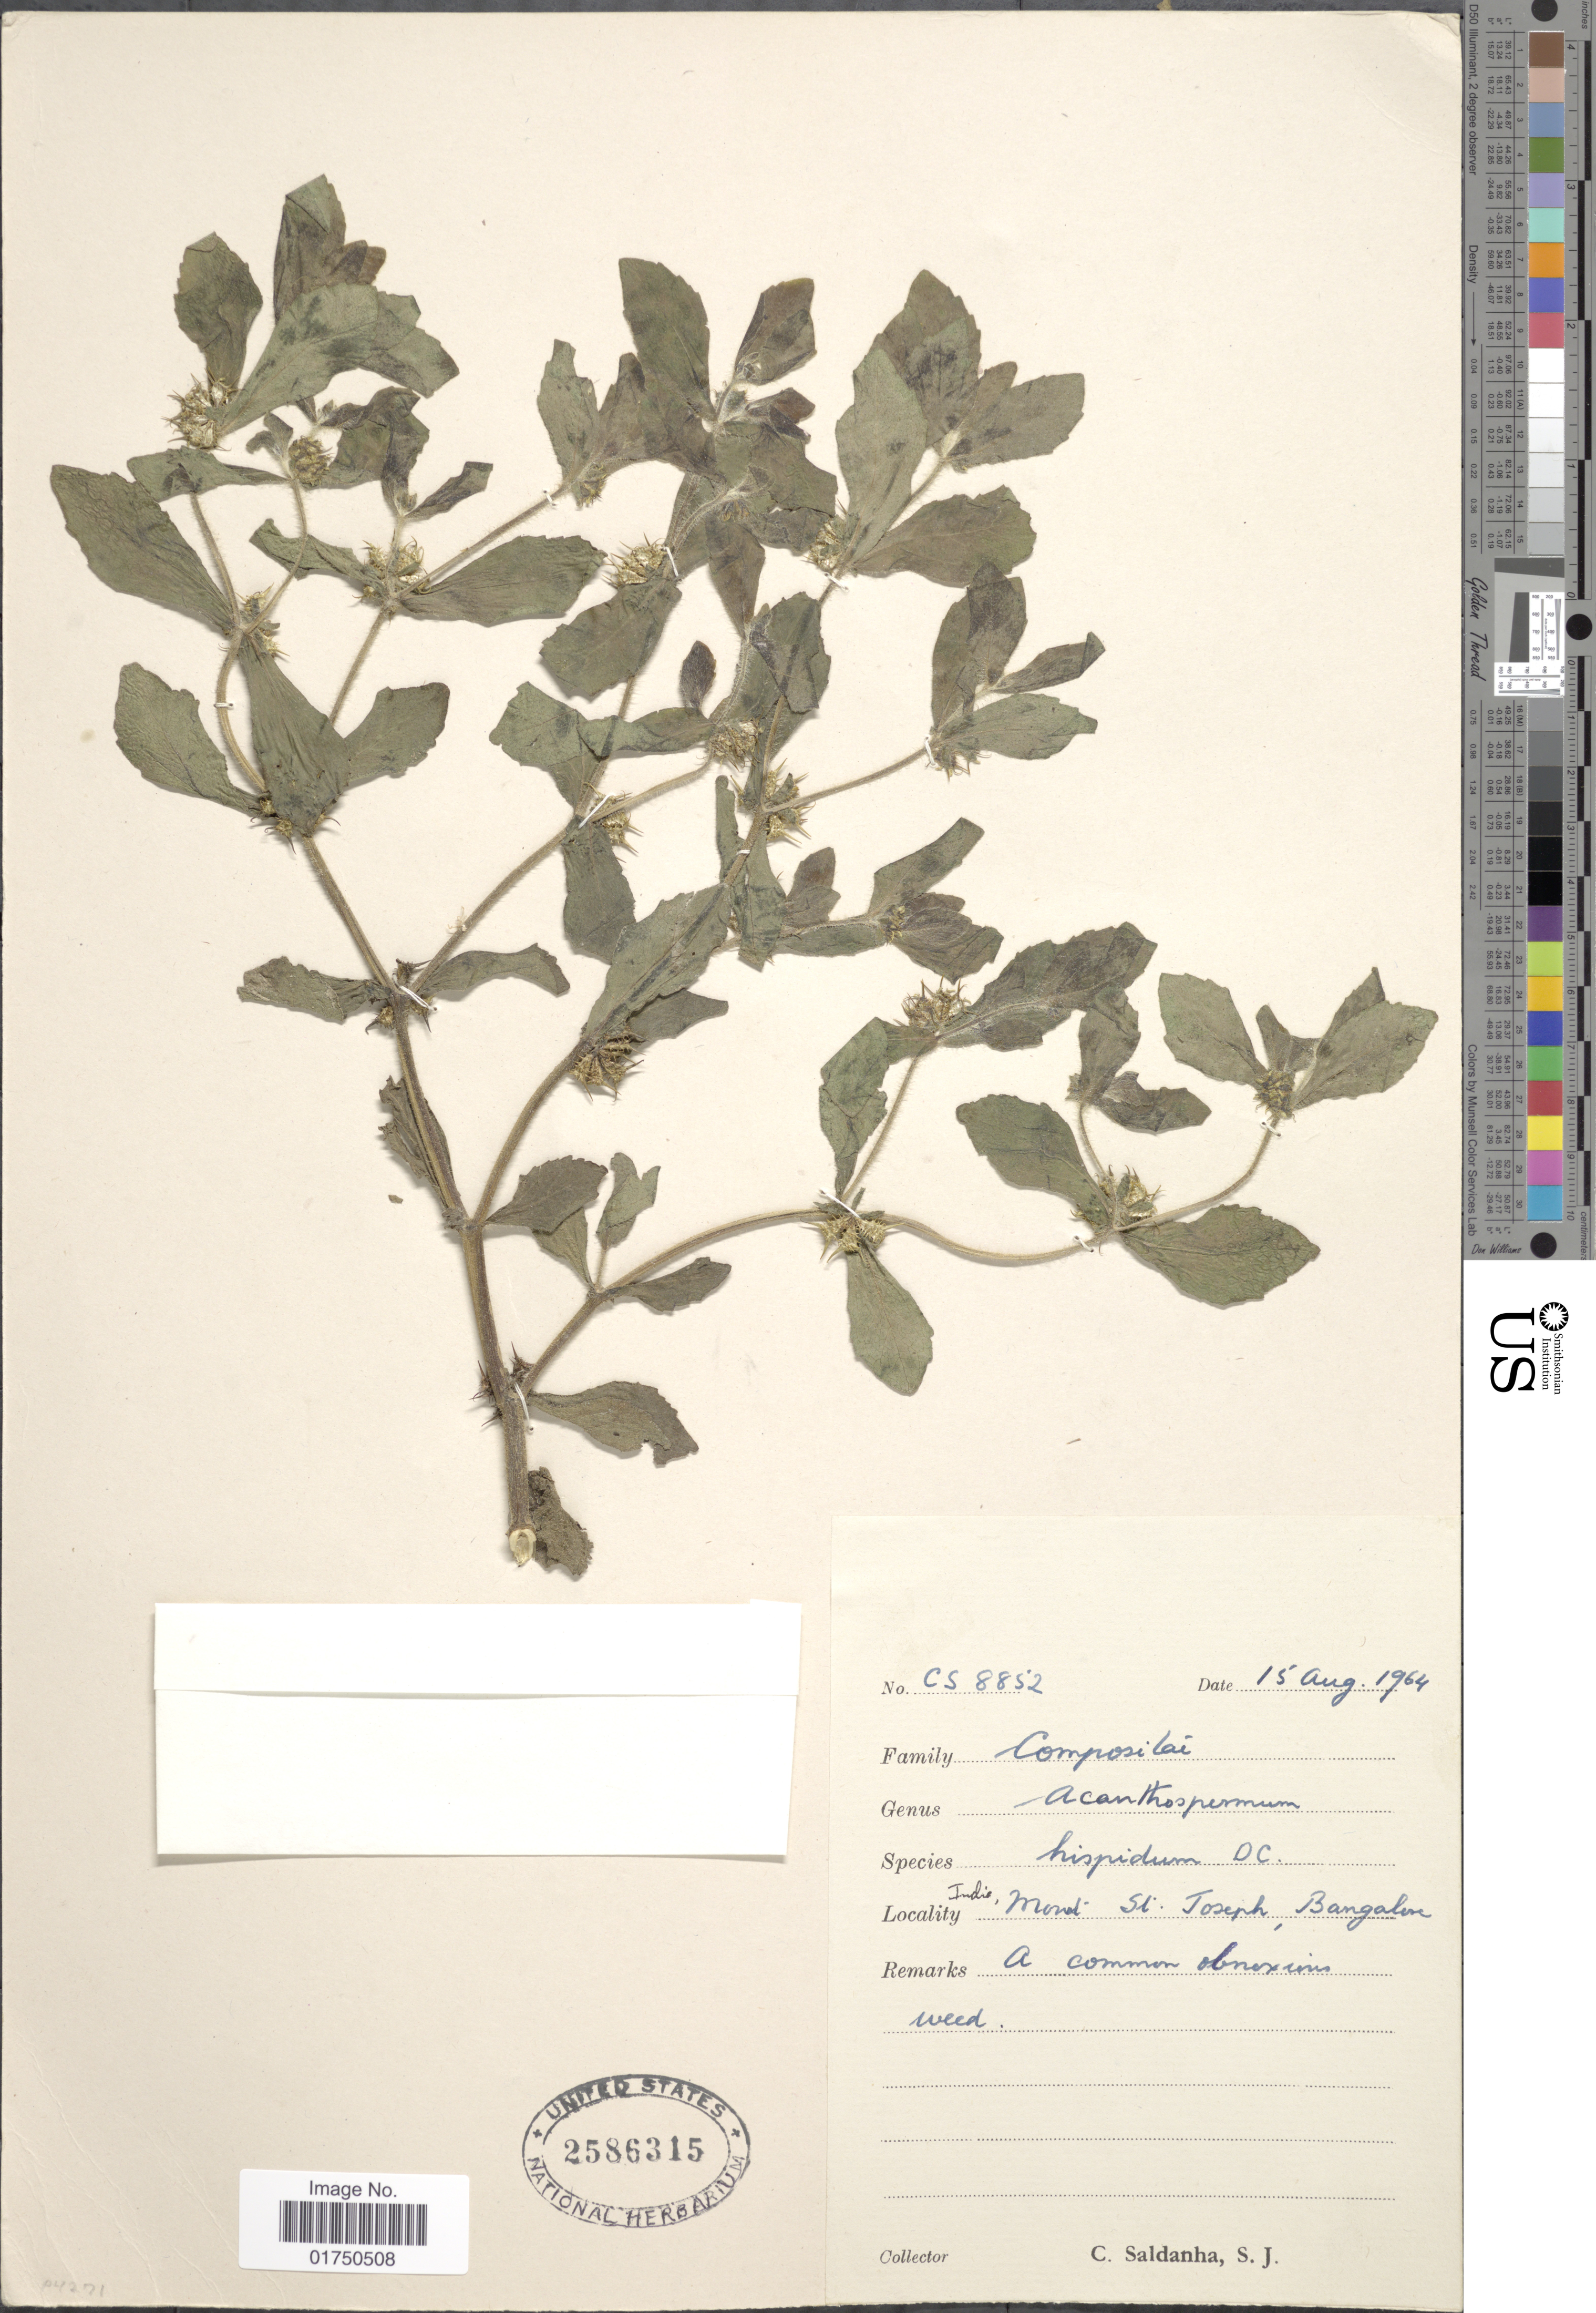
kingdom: Plantae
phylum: Tracheophyta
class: Magnoliopsida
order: Asterales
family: Asteraceae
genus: Acanthospermum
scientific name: Acanthospermum hispidum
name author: DC.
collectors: C. Saldanha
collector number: CS 8852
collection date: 1964-08-15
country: India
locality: India, Mont. St. Joseph, Bangalore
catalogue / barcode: US 2586315